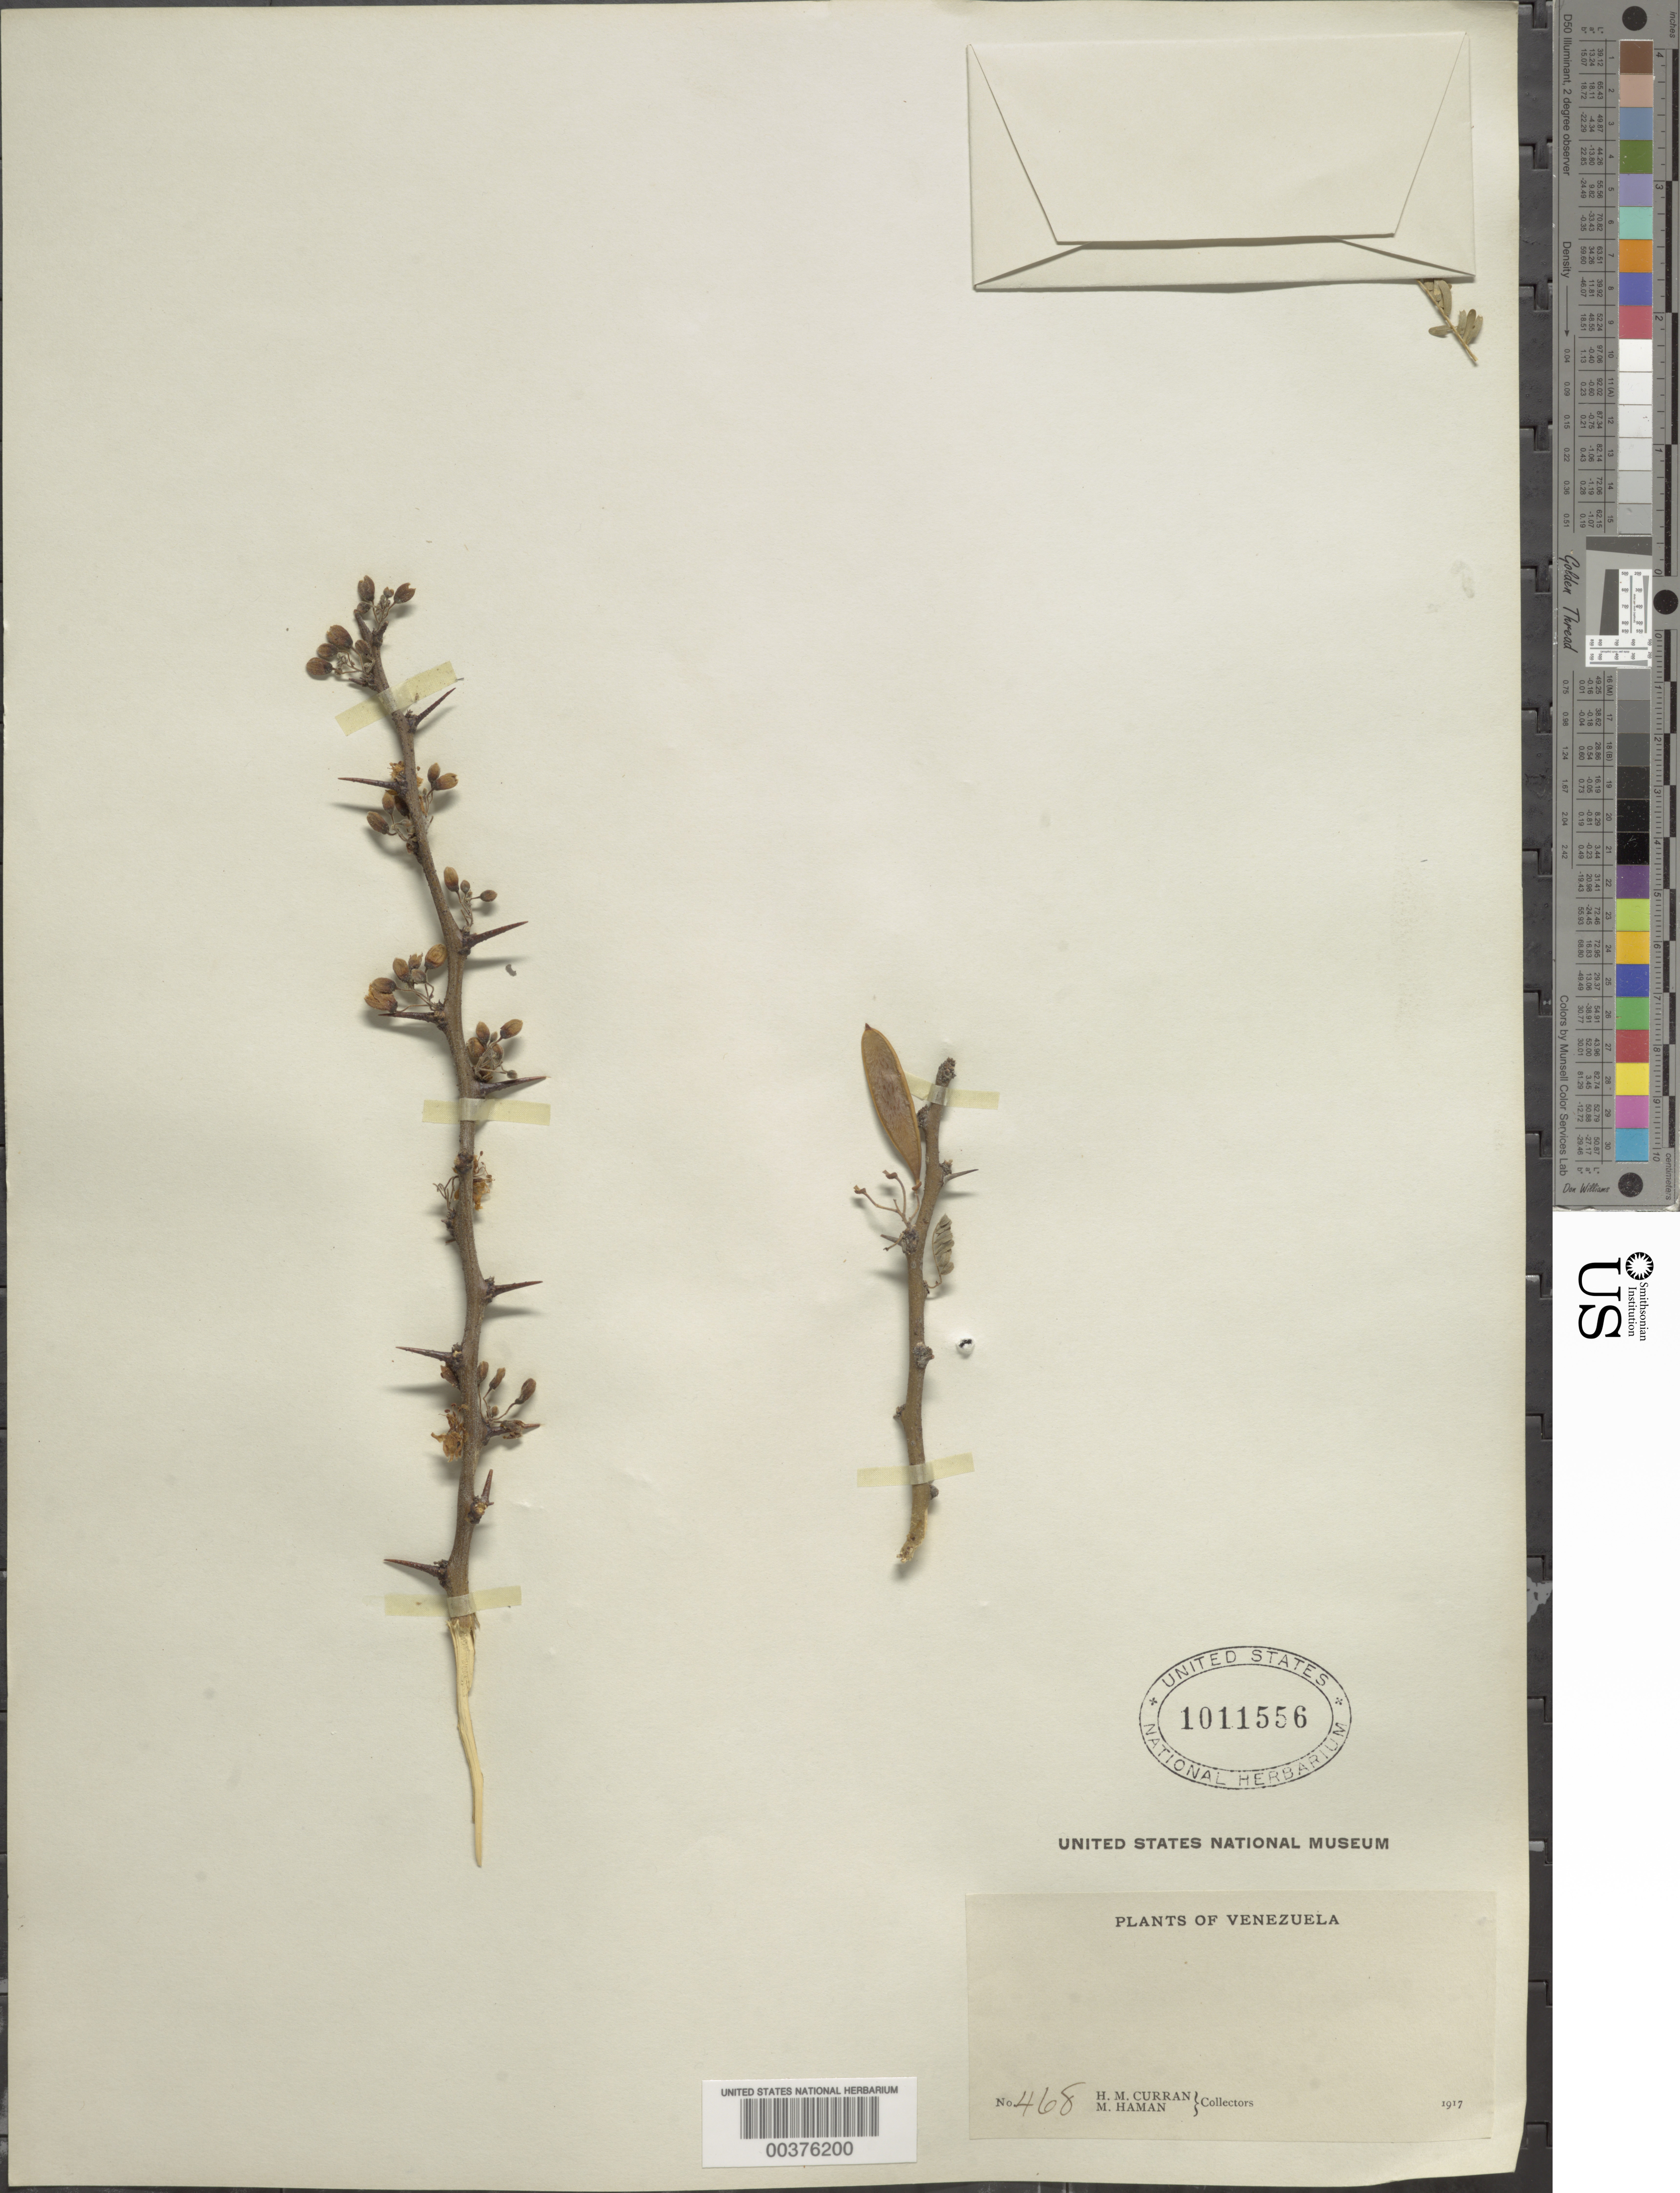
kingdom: Plantae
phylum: Tracheophyta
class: Magnoliopsida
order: Fabales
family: Fabaceae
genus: Parkinsonia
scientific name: Parkinsonia praecox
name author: (Ruiz & Pav.) J.E. Hawkins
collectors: H. M. Curran & M. Haman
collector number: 468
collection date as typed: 1917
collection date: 1917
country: Venezuela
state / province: Mérida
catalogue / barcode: US 1011556